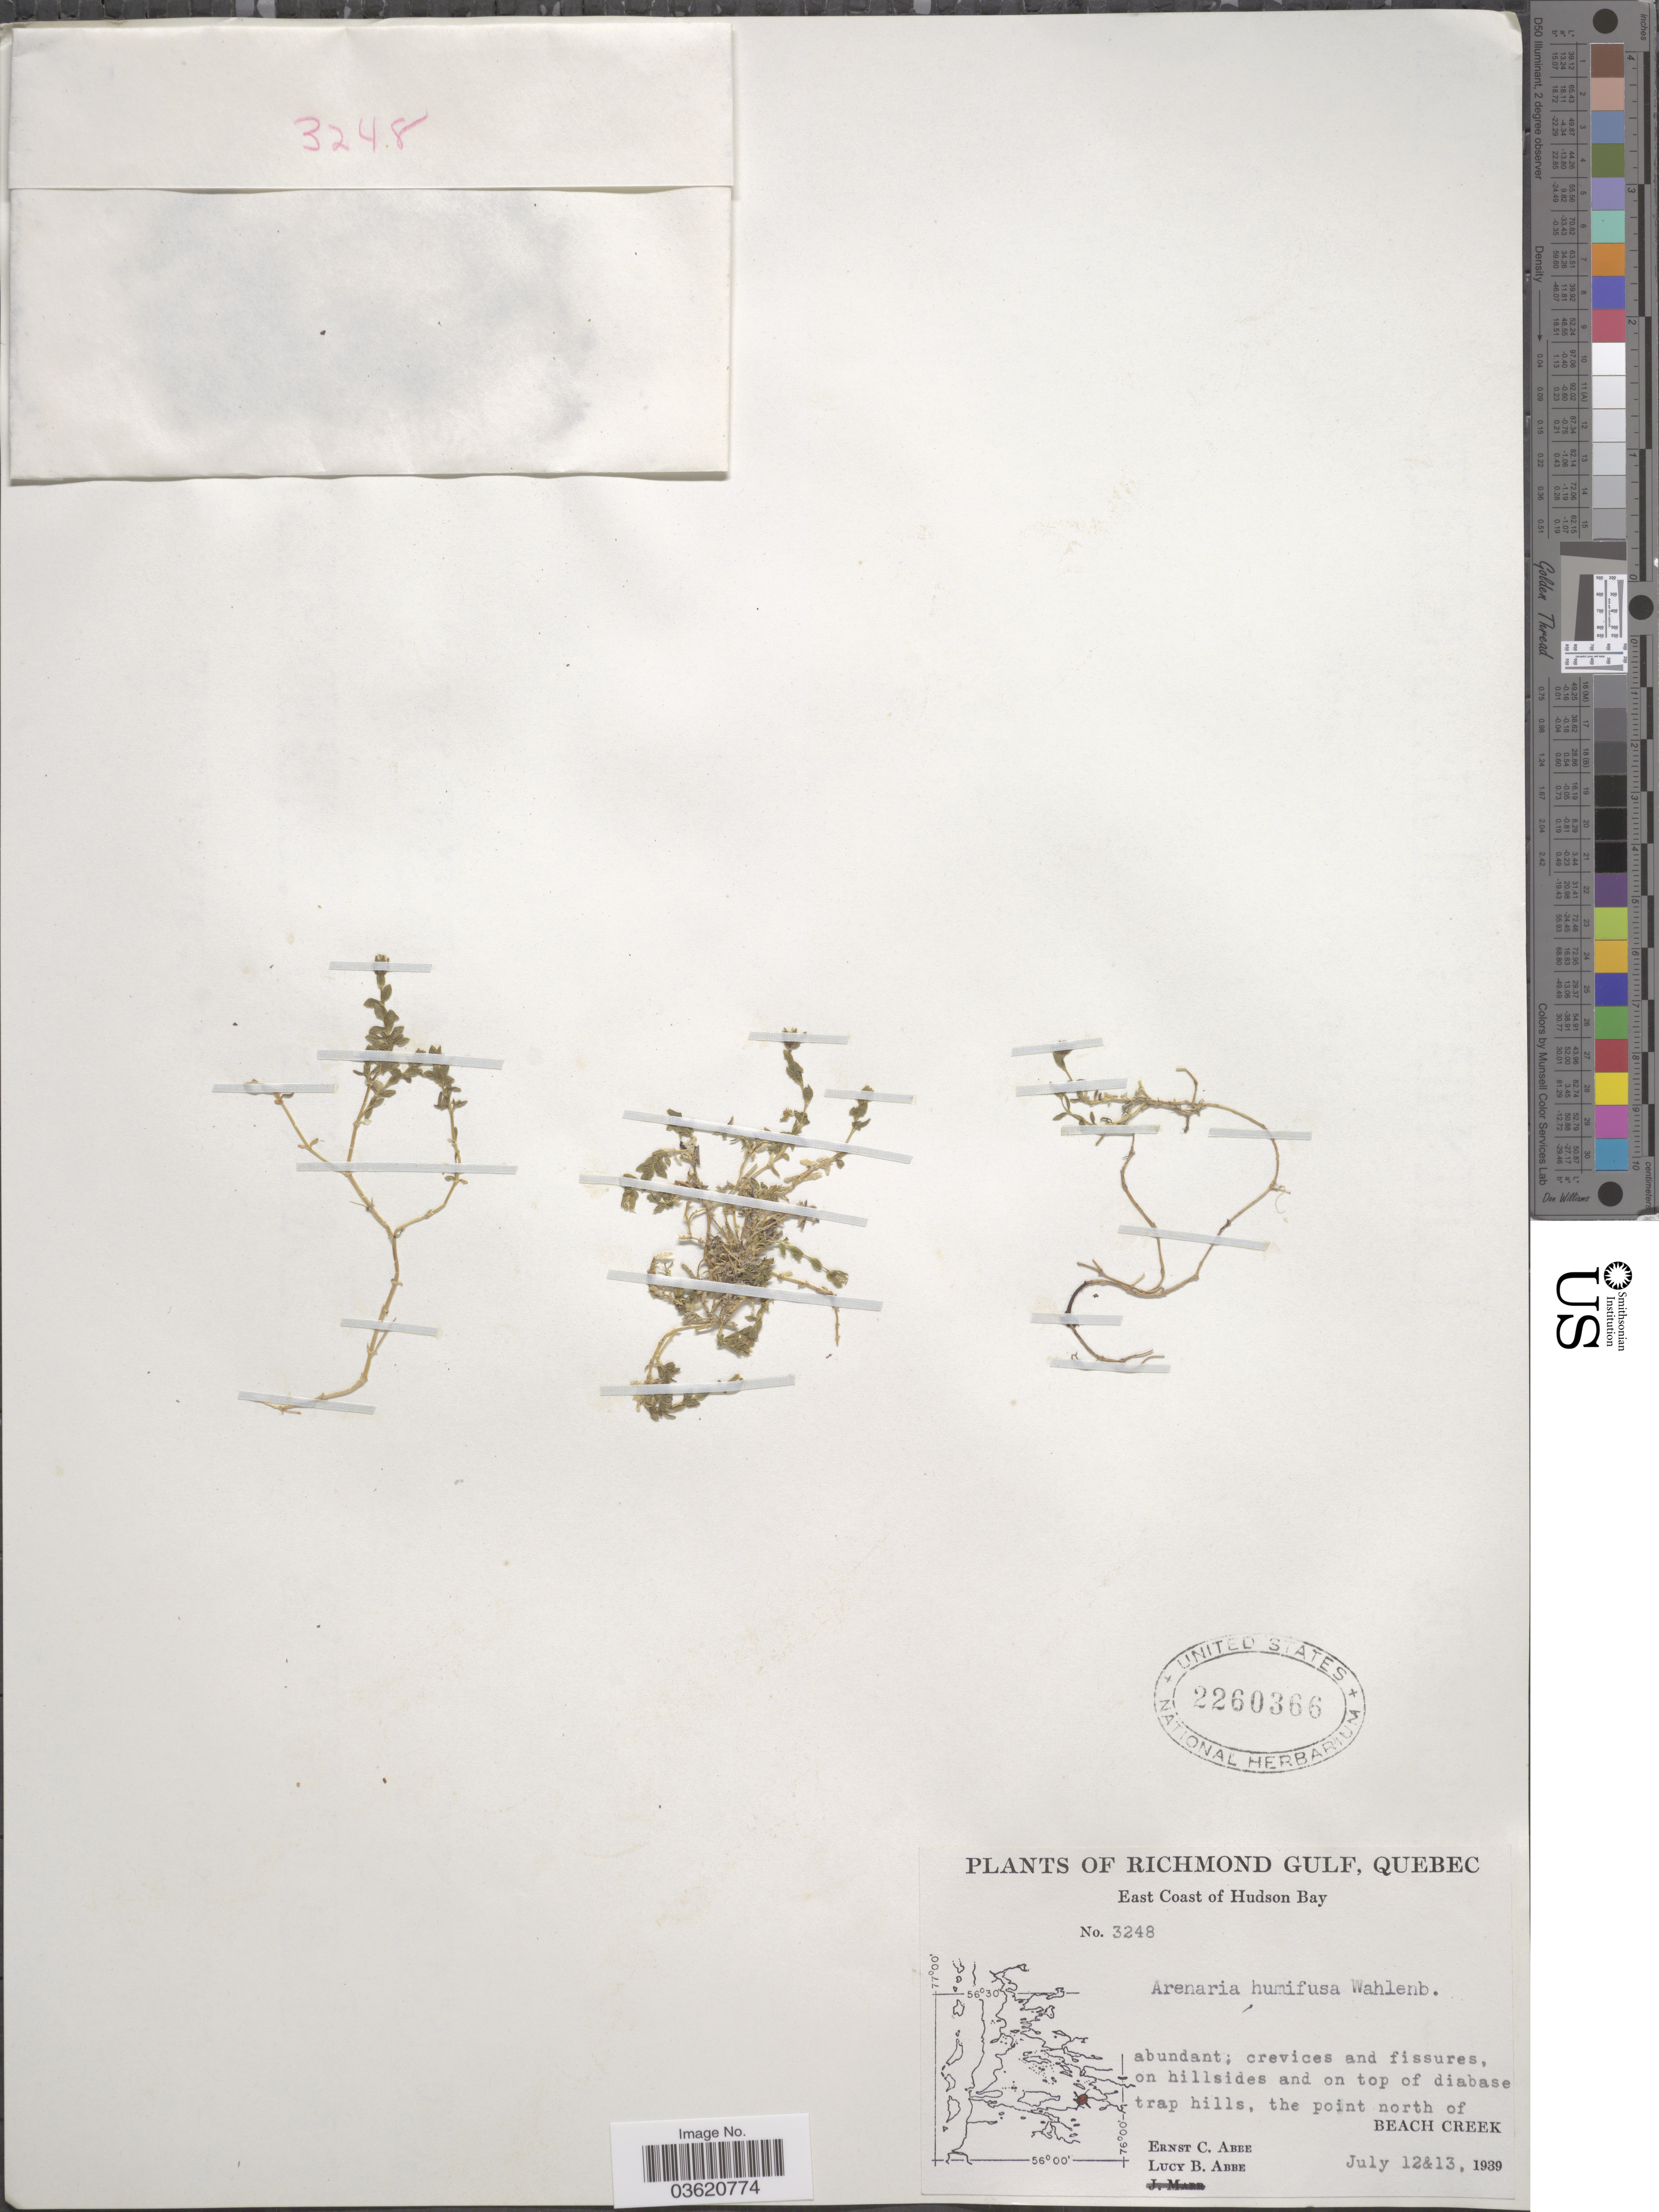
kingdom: Plantae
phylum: Tracheophyta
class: Magnoliopsida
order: Caryophyllales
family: Caryophyllaceae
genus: Arenaria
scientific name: Arenaria humifusa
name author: Wahlenb.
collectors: E. C. Abbe & L. B. Abbe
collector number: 3248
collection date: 1939-07-12/1939-07-13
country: Canada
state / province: Quebec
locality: Richmond Gulf. East Coast of Hudson Bay. The point north of Beach Creek.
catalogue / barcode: US 2260366